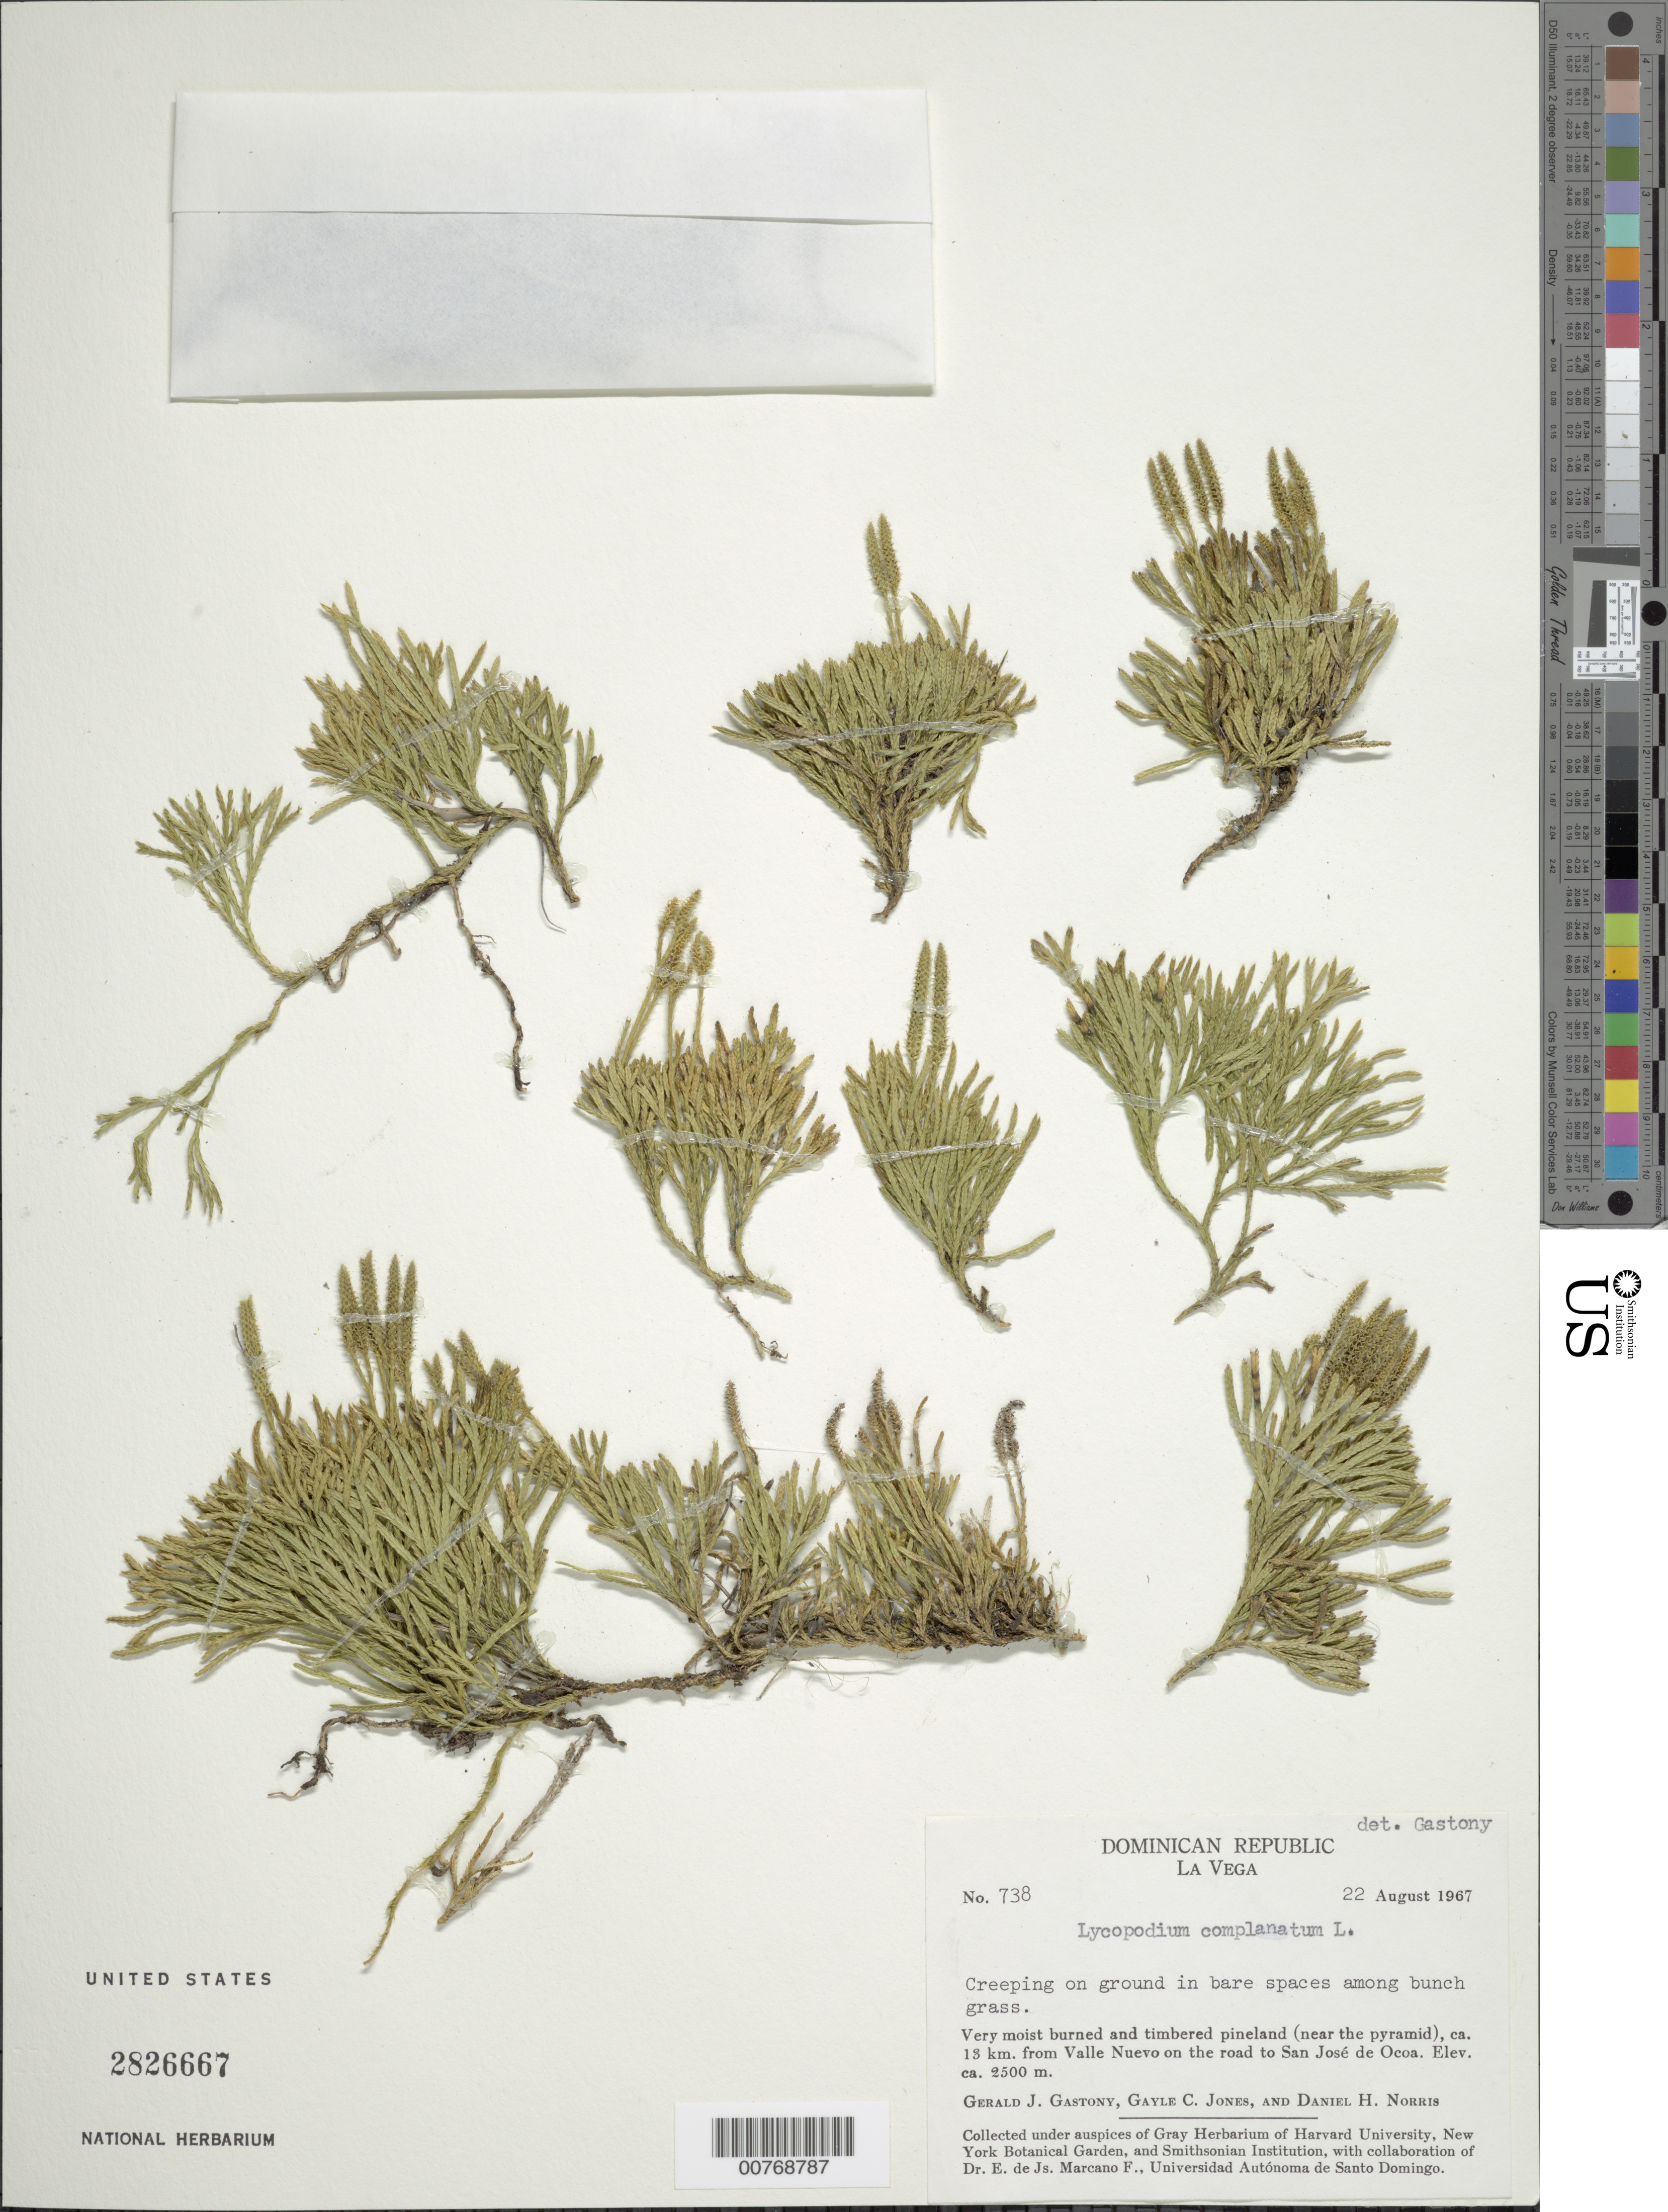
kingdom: Plantae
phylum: Tracheophyta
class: Lycopodiopsida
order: Lycopodiales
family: Lycopodiaceae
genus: Diphasiastrum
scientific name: Diphasiastrum thyoides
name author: (Humb. & Bonpl. ex Willd.) Holub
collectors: G. Gastony, G. C. Jones & D. H. Norris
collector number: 738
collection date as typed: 22 Aug 1967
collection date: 1967-08-22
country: Dominican Republic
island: Hispaniola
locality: Province of La Vega. Very moist and timbered pineland (near the pyramid), ca. 13 km from Valle Nuevo on the road to San José de Ocoa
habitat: On ground in bare spaces among bunch grass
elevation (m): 2500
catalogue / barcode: US 2826667